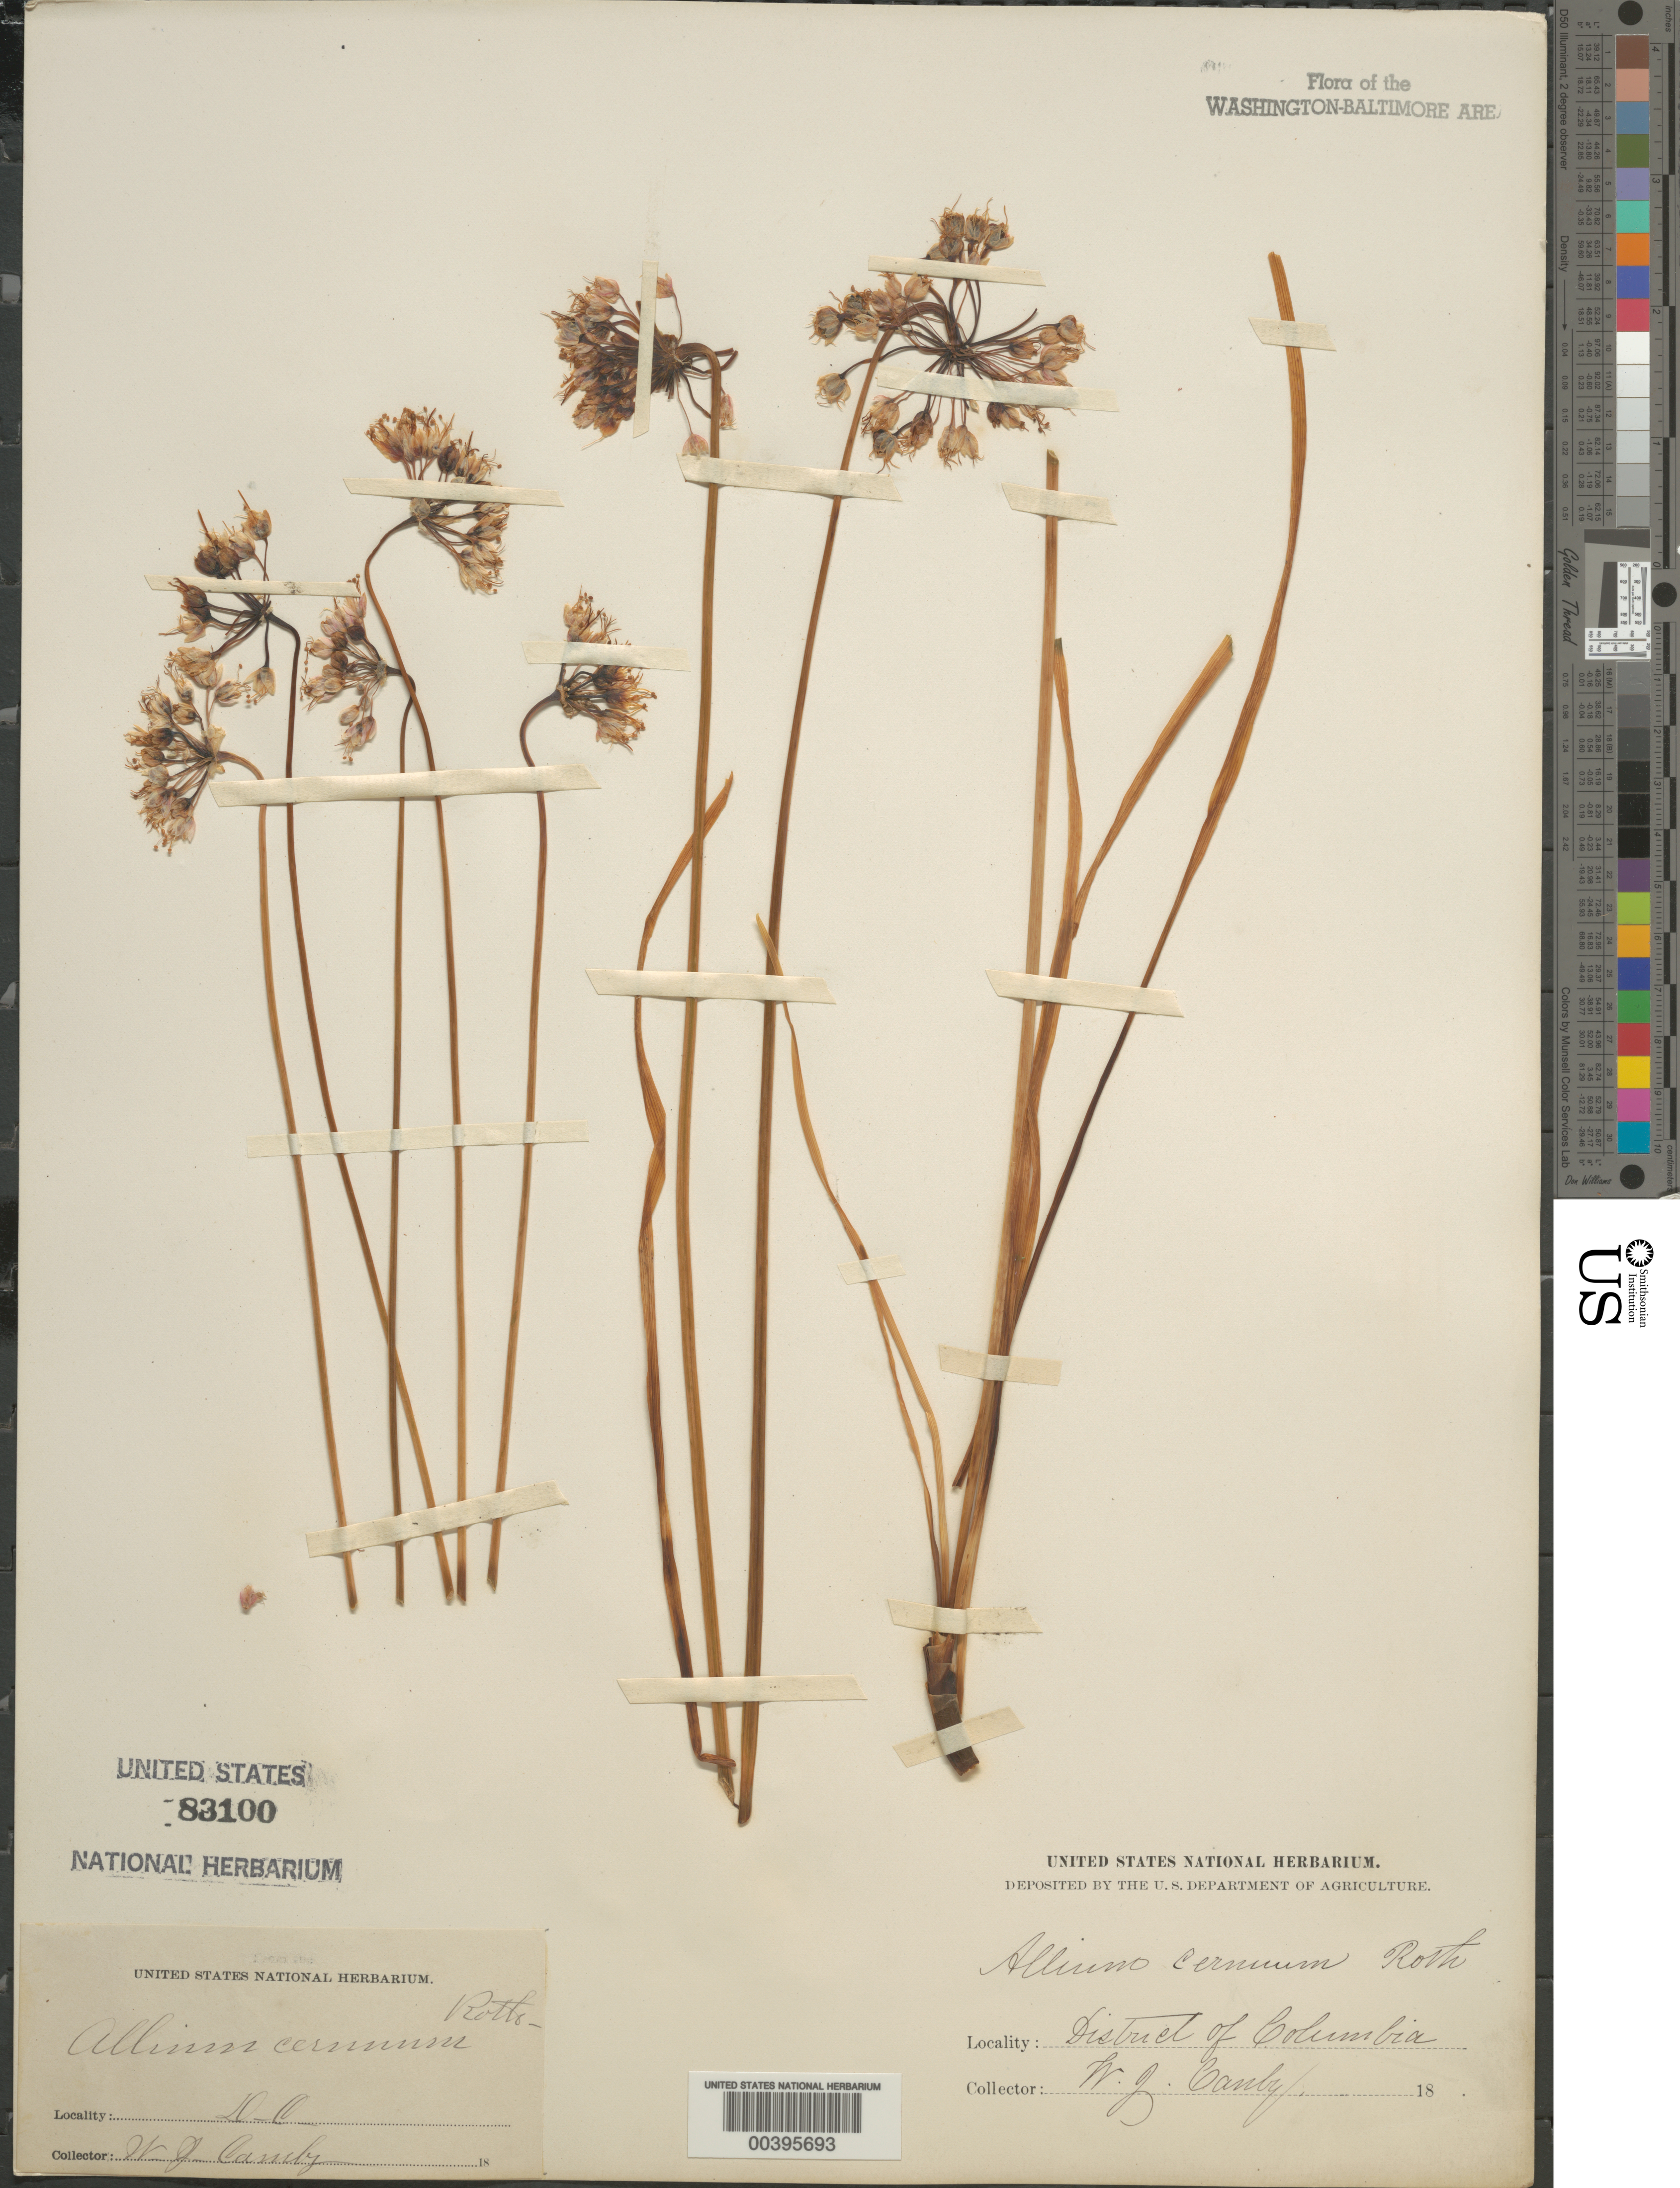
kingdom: Plantae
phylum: Tracheophyta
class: Liliopsida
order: Asparagales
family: Amaryllidaceae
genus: Allium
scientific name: Allium cernuum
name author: Roth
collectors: W. Canby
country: United States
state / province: District of Columbia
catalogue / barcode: US 83100